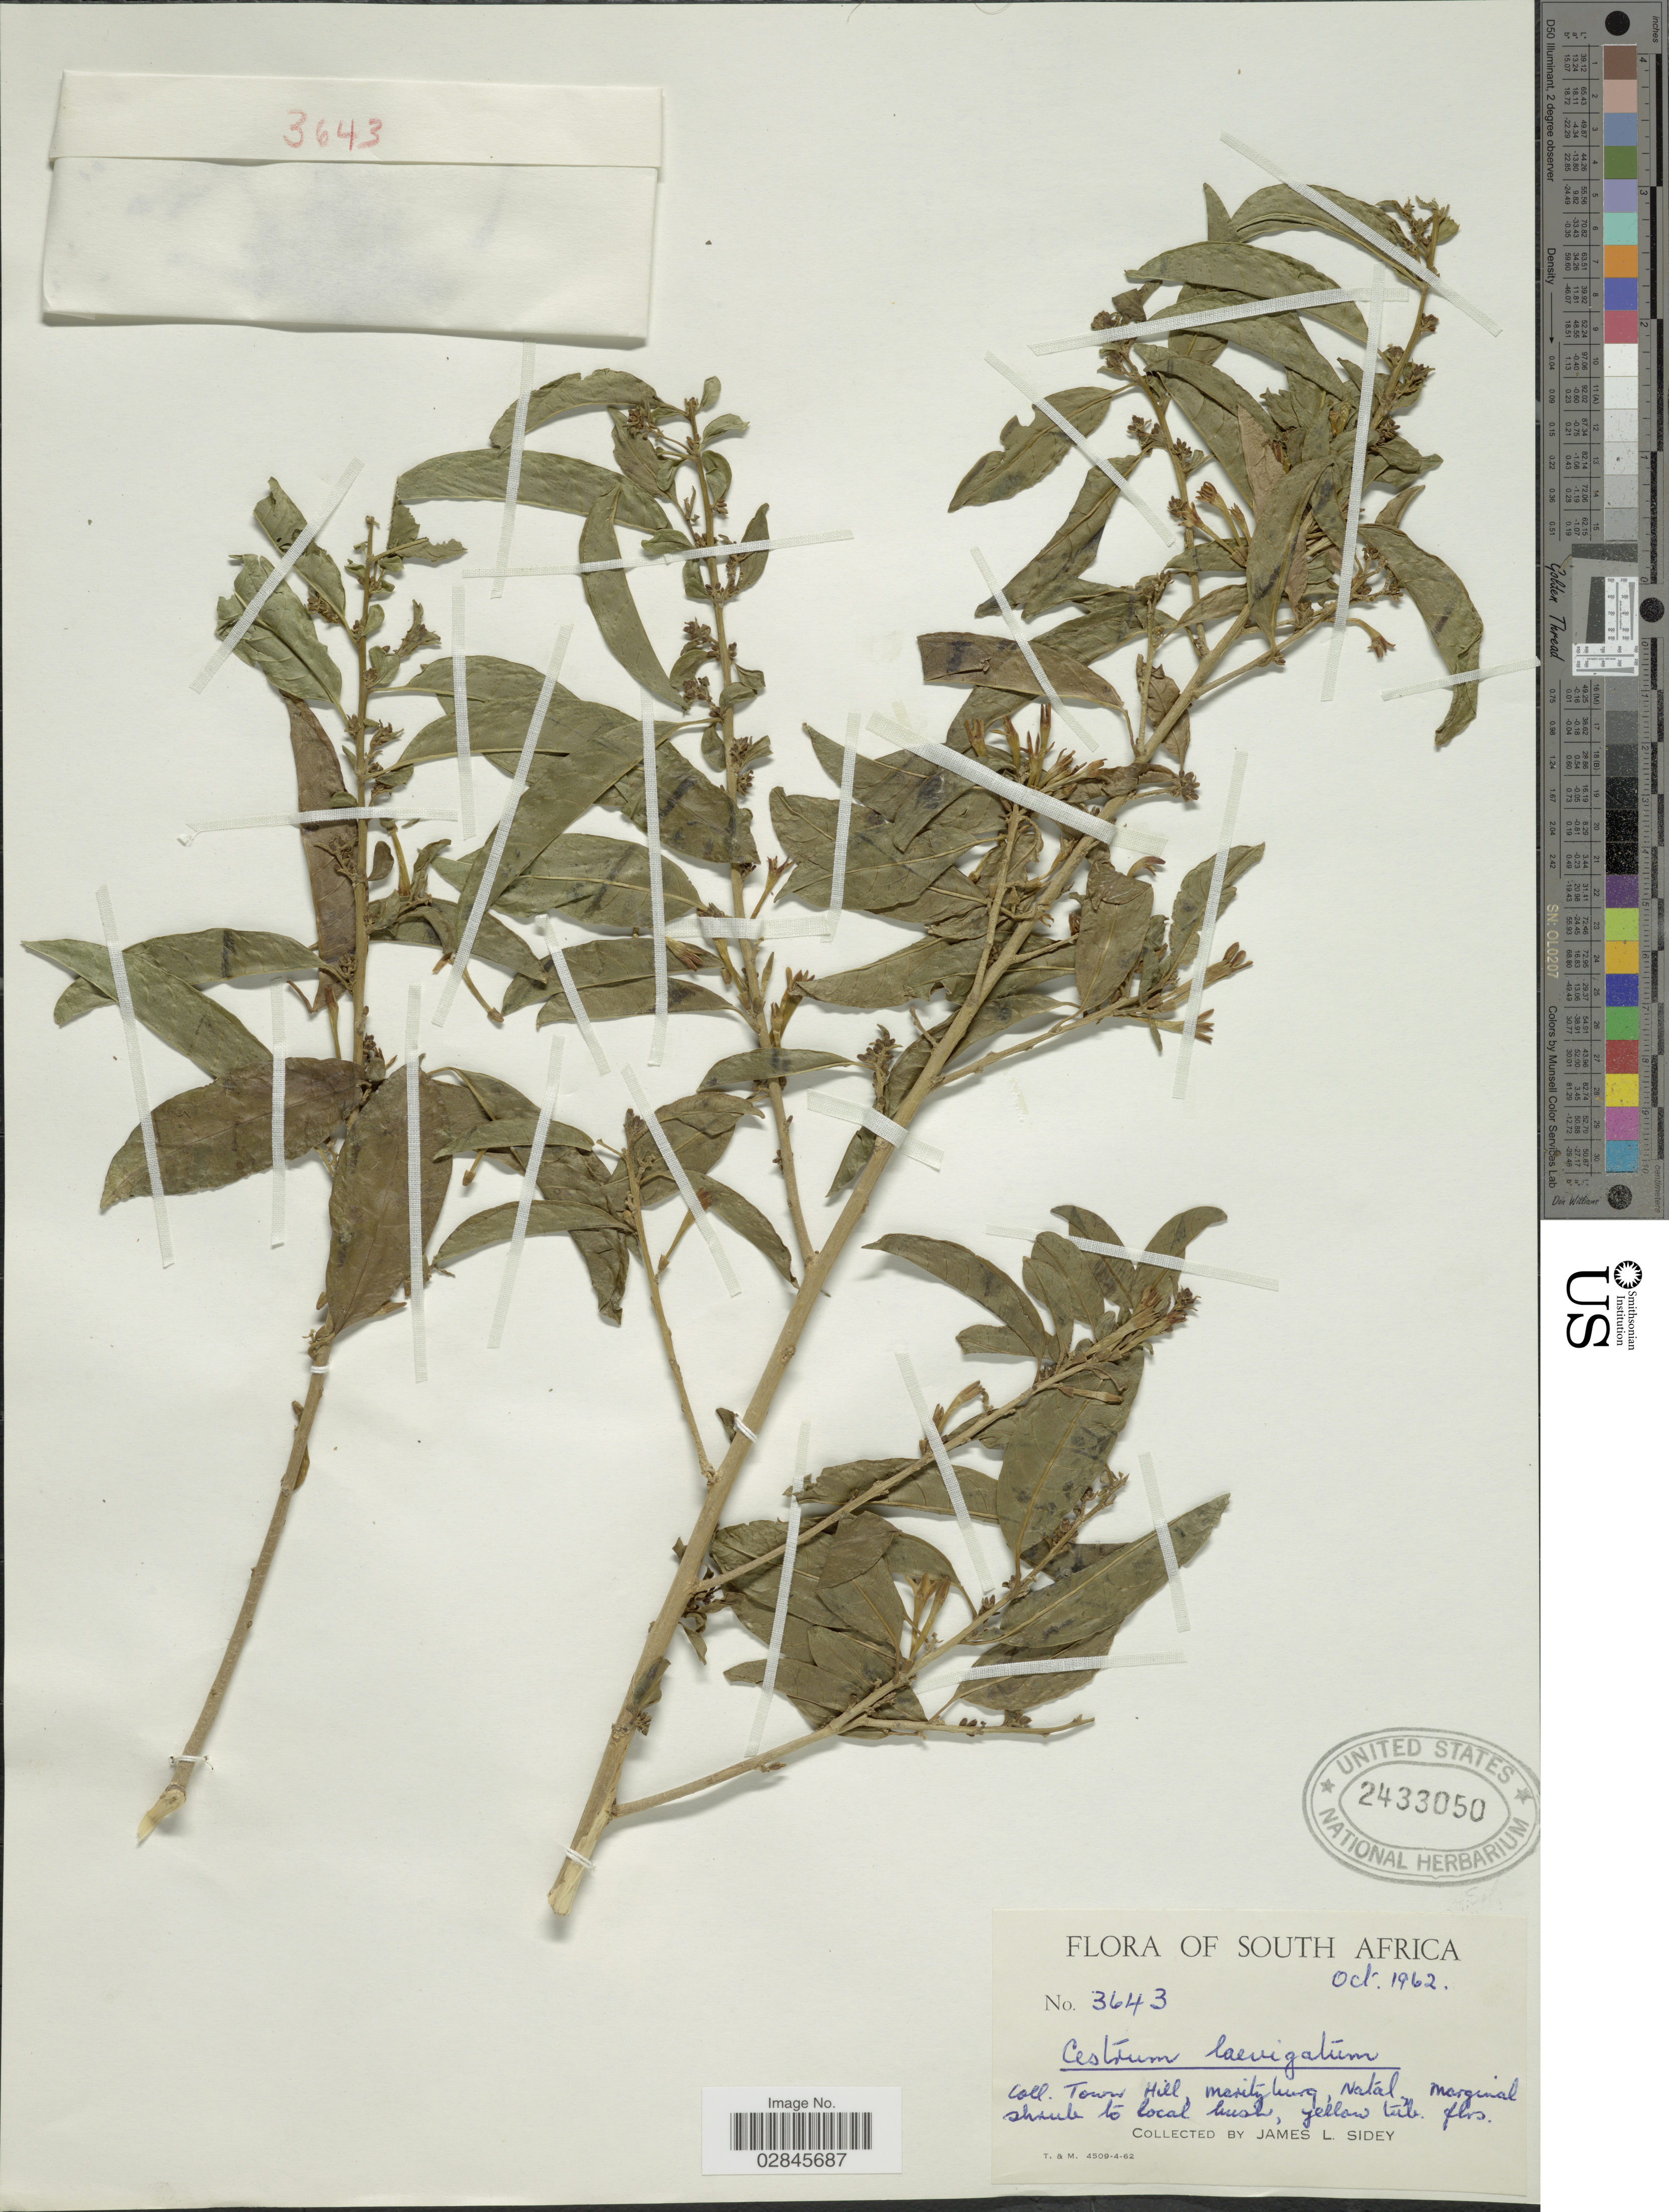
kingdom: Plantae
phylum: Tracheophyta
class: Magnoliopsida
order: Solanales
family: Solanaceae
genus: Cestrum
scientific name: Cestrum laevigatum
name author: Schltdl.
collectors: J. L. Sidey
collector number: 3643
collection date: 1962-10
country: South Africa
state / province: KwaZulu-Natal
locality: Town Hill, Maritzburg, Natal.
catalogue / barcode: US 2433050